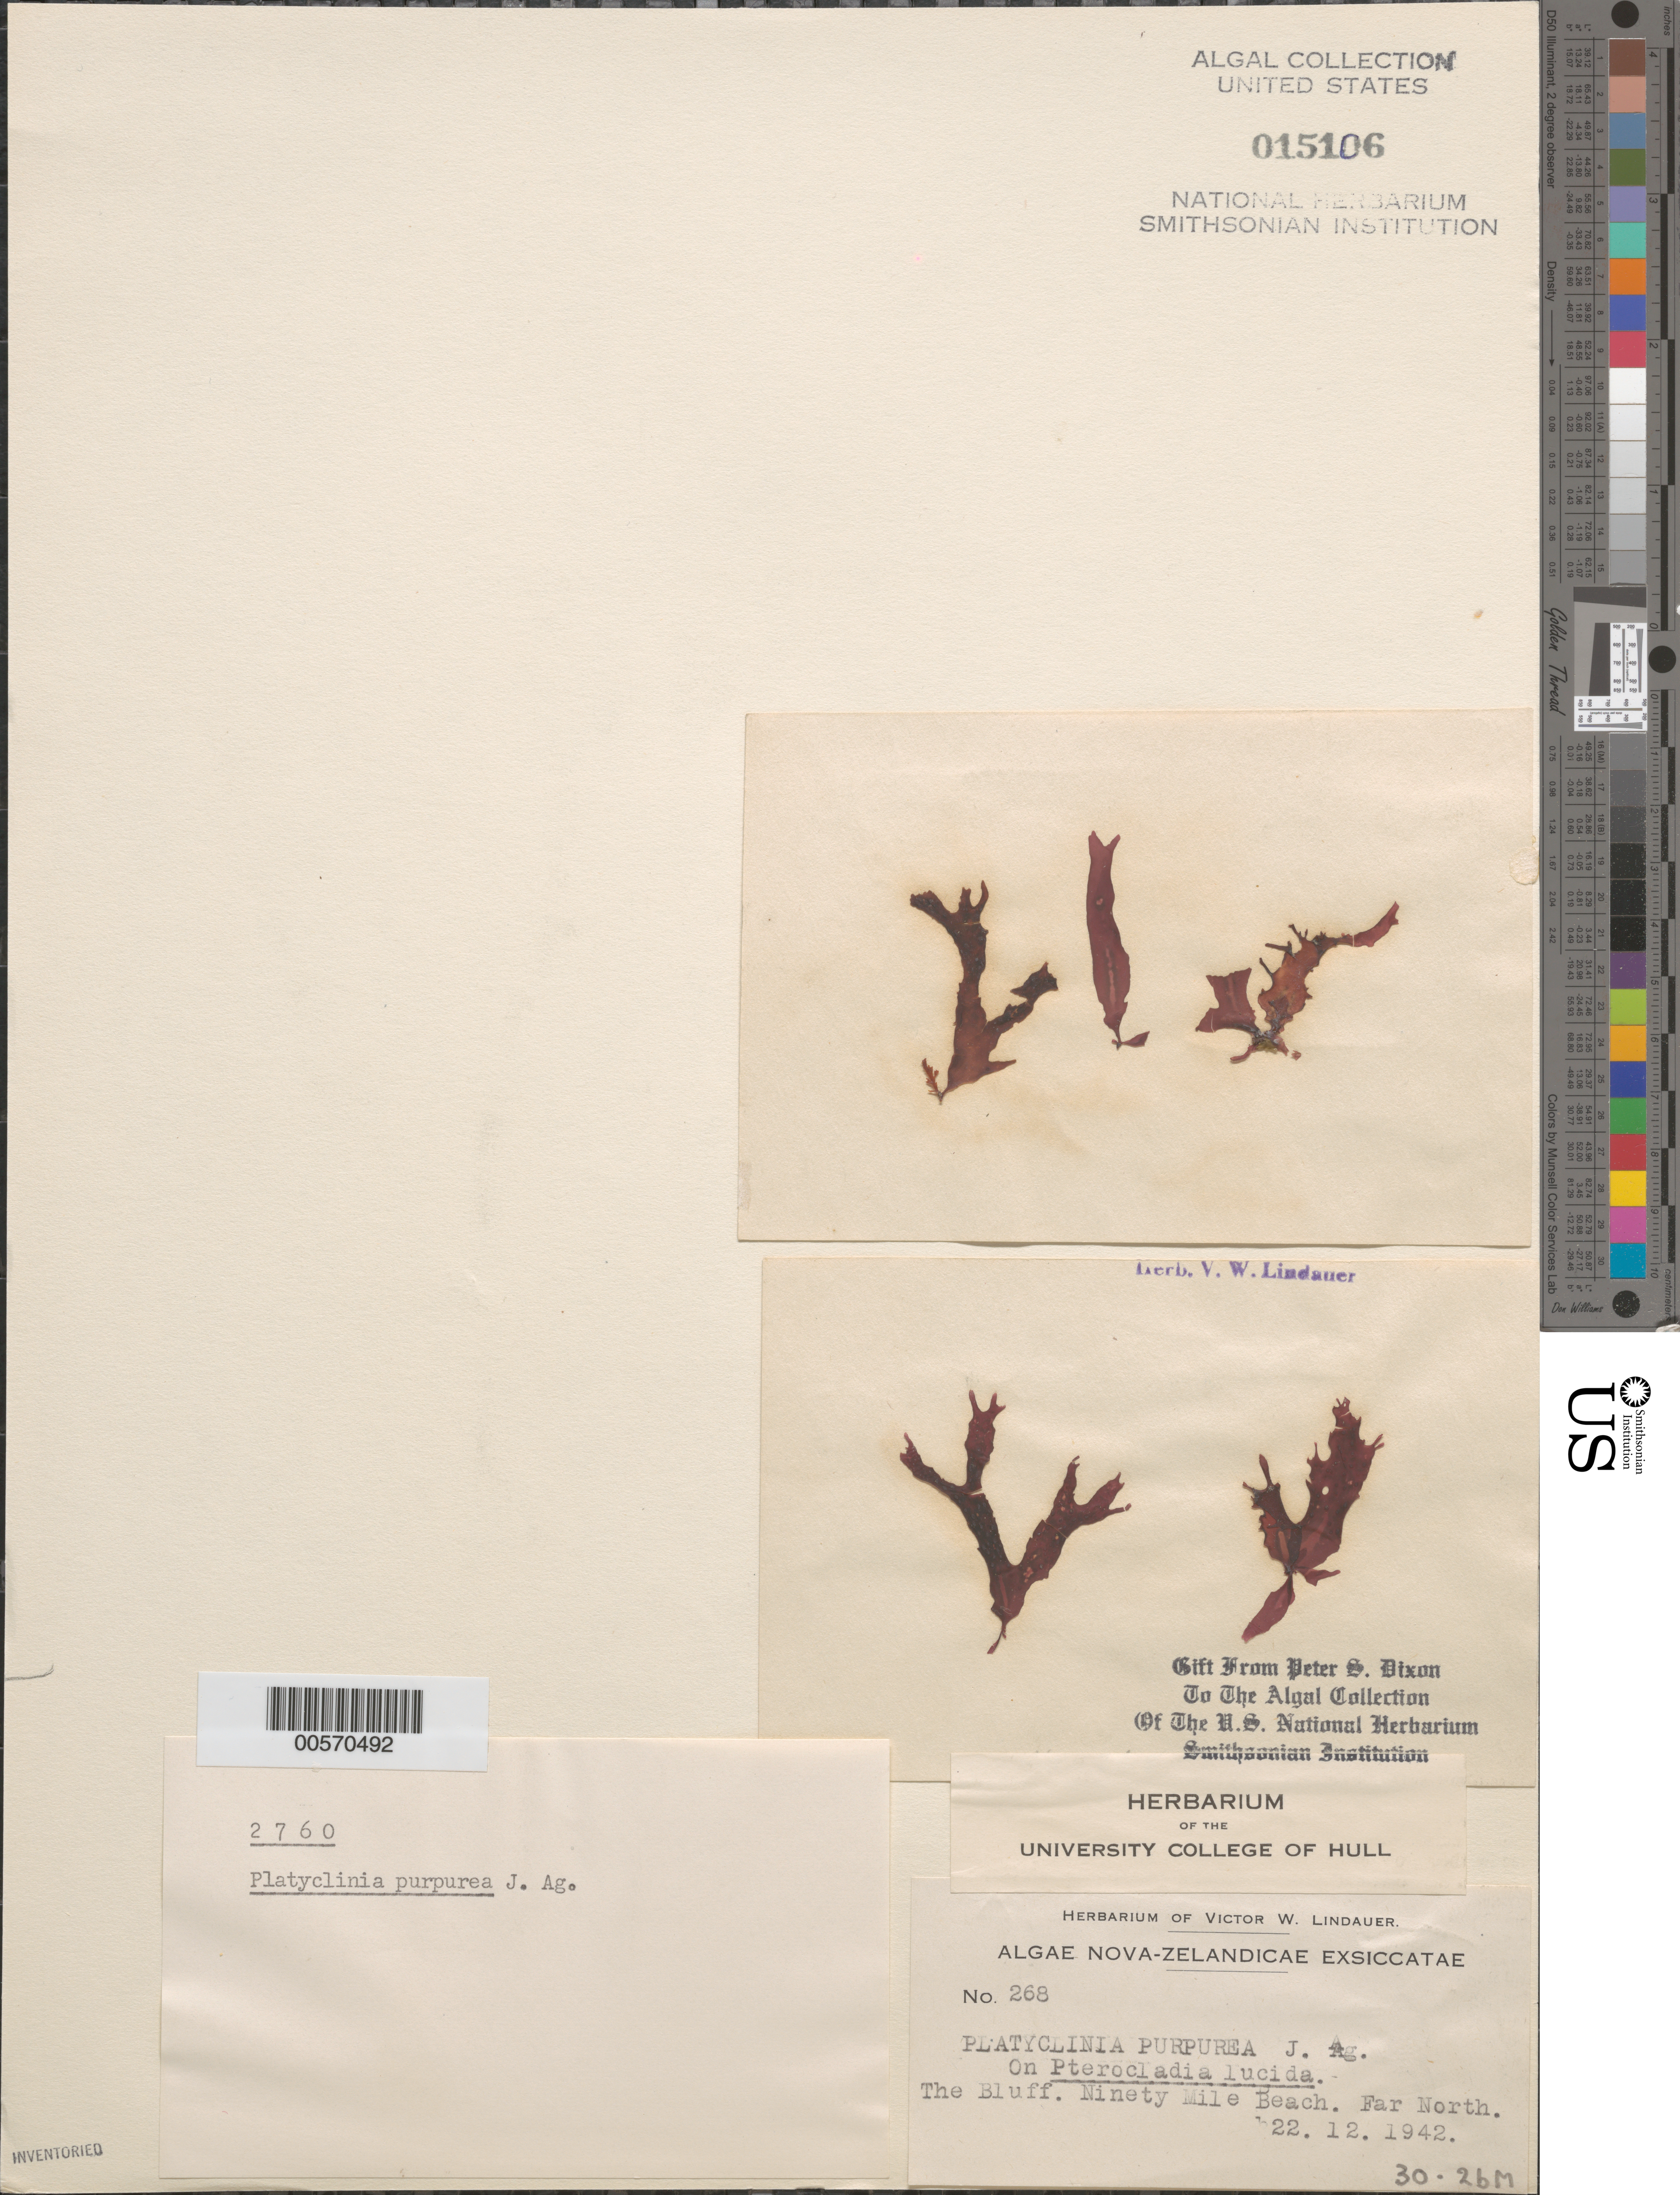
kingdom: Plantae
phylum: Rhodophyta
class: Florideophyceae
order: Ceramiales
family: Delesseriaceae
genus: Platyclinia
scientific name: Platyclinia stipitata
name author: J. Agardh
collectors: V. Lindauer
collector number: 268 & PSD 2760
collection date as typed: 22 Dec 1942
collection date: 1942-12-22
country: New Zealand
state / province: Northland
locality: The bluff, ninety mile beach, far north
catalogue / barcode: US 15106